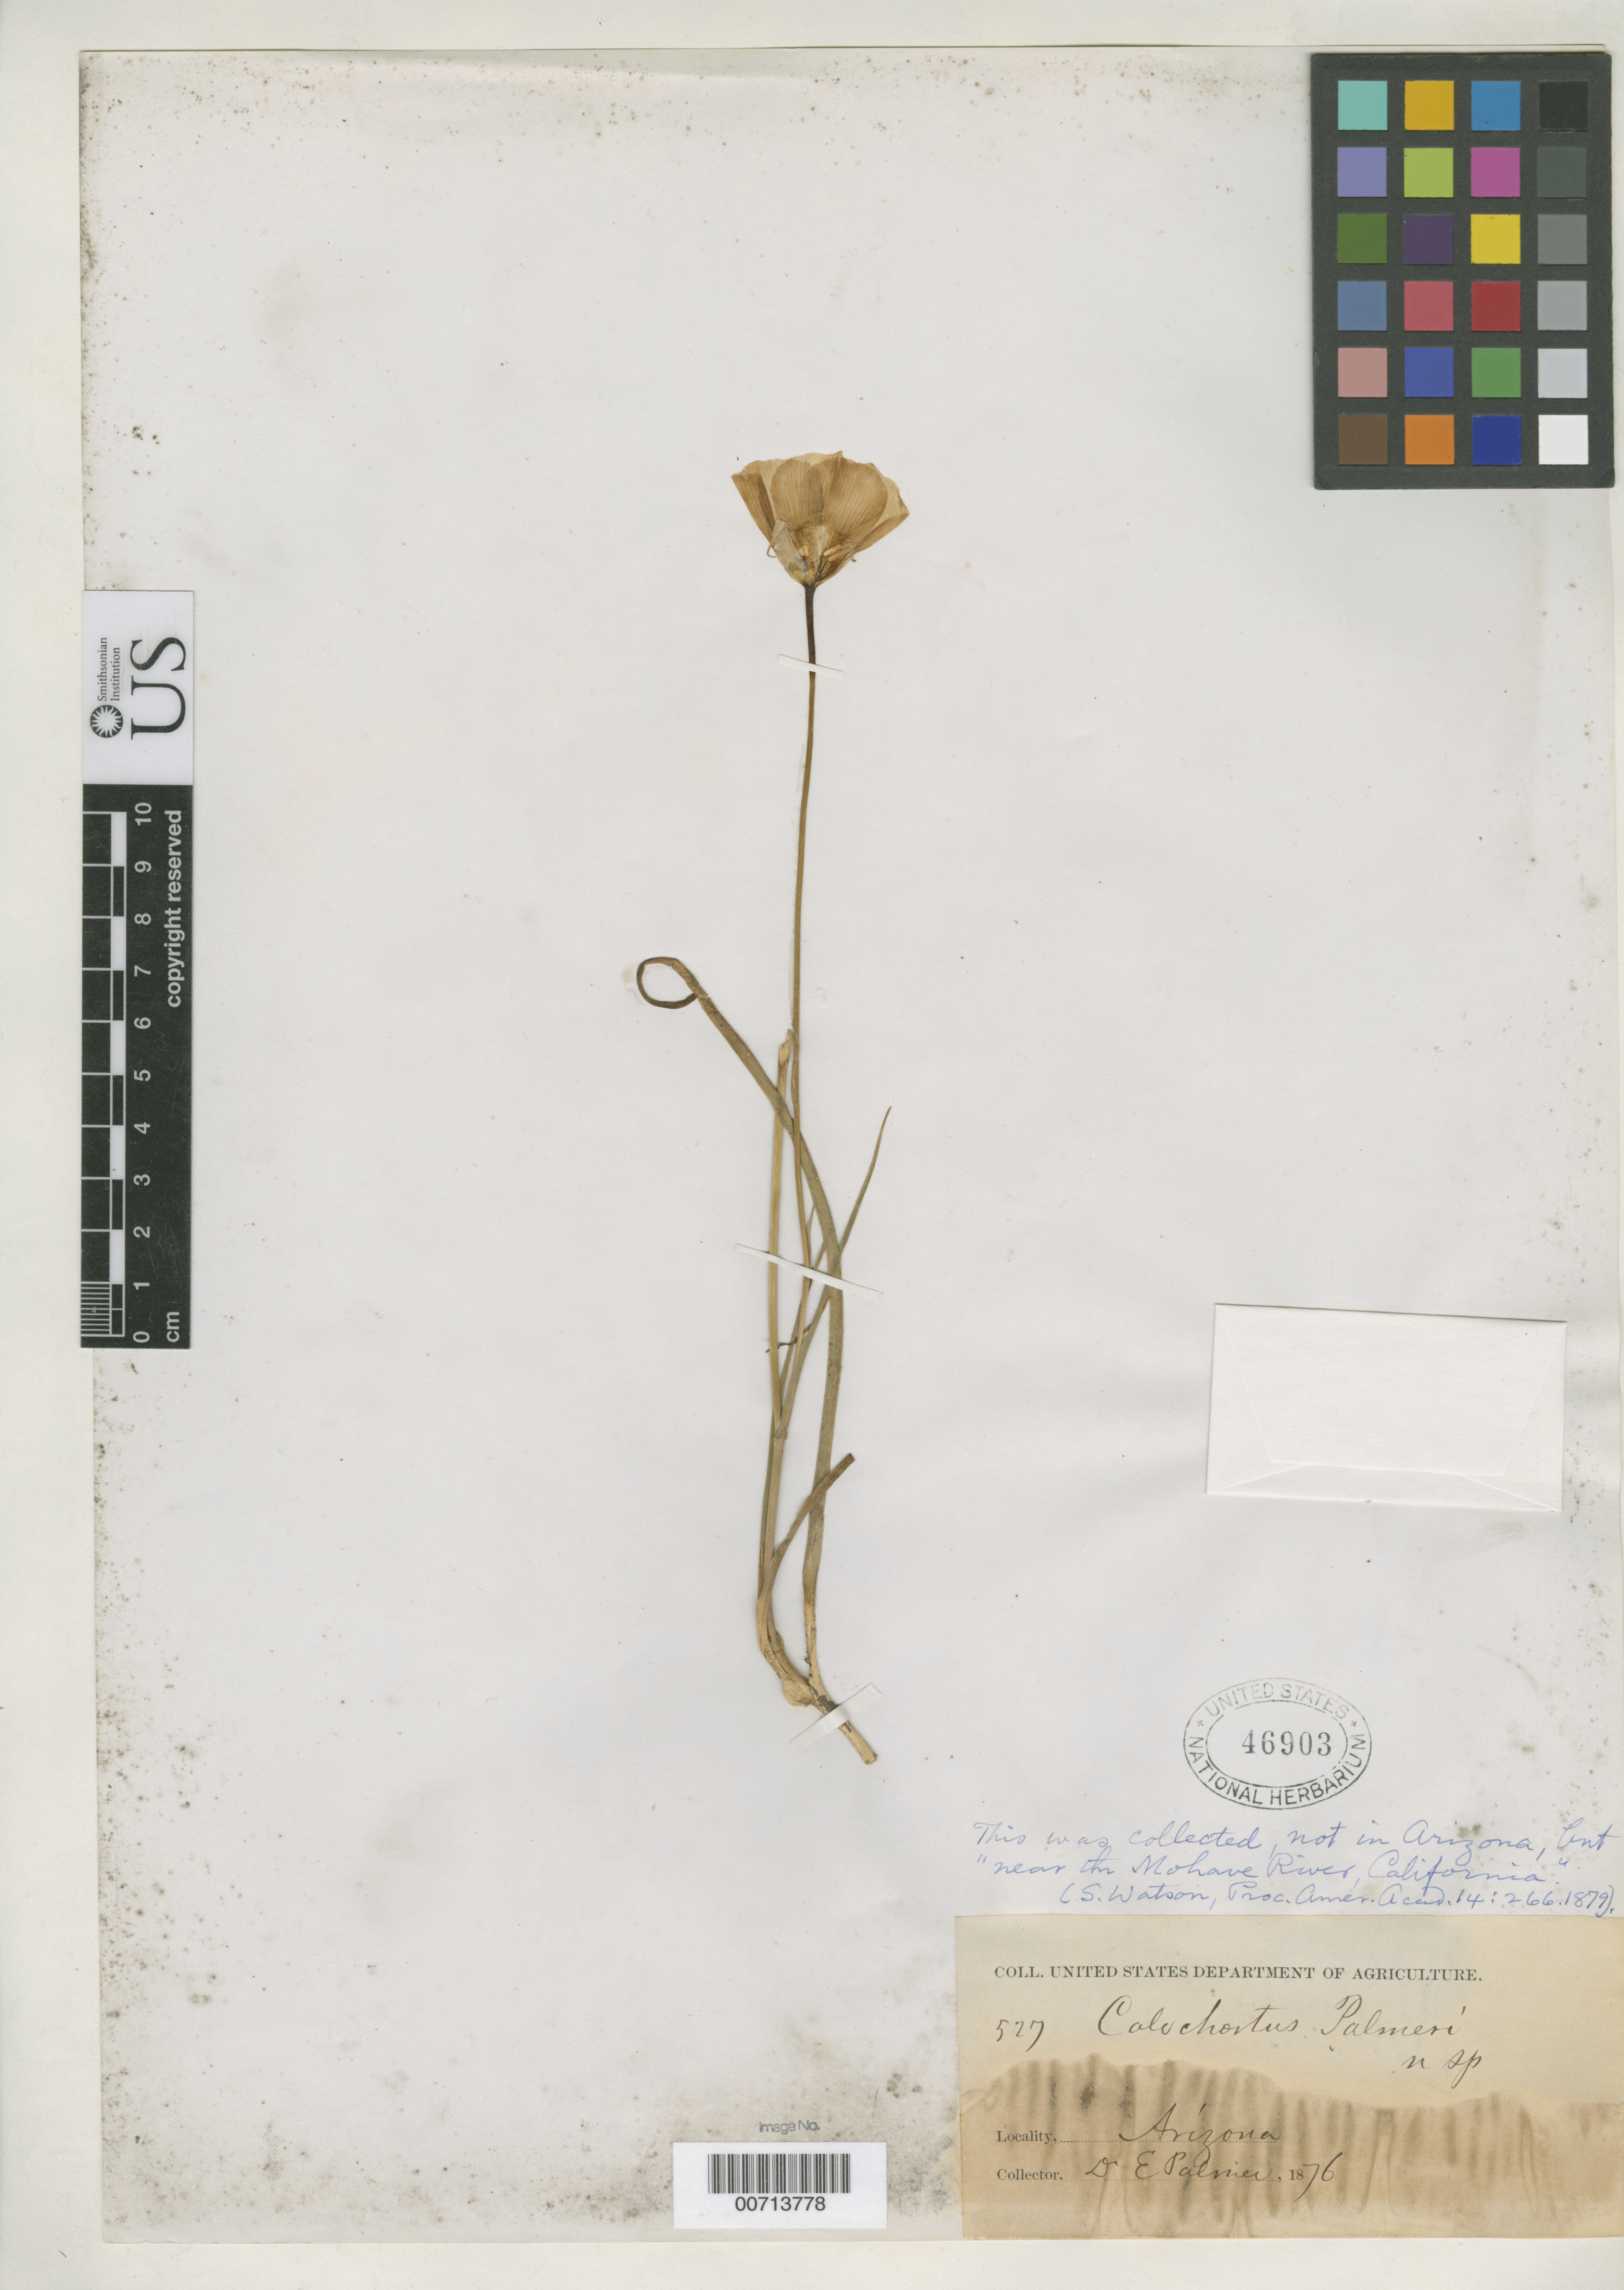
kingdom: Plantae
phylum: Tracheophyta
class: Liliopsida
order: Liliales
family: Liliaceae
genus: Calochortus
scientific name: Calochortus palmeri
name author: S. Watson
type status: Type Collection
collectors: E. Palmer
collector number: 527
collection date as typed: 1876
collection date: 1876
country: United States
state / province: California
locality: Mohave River.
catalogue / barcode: US 46903